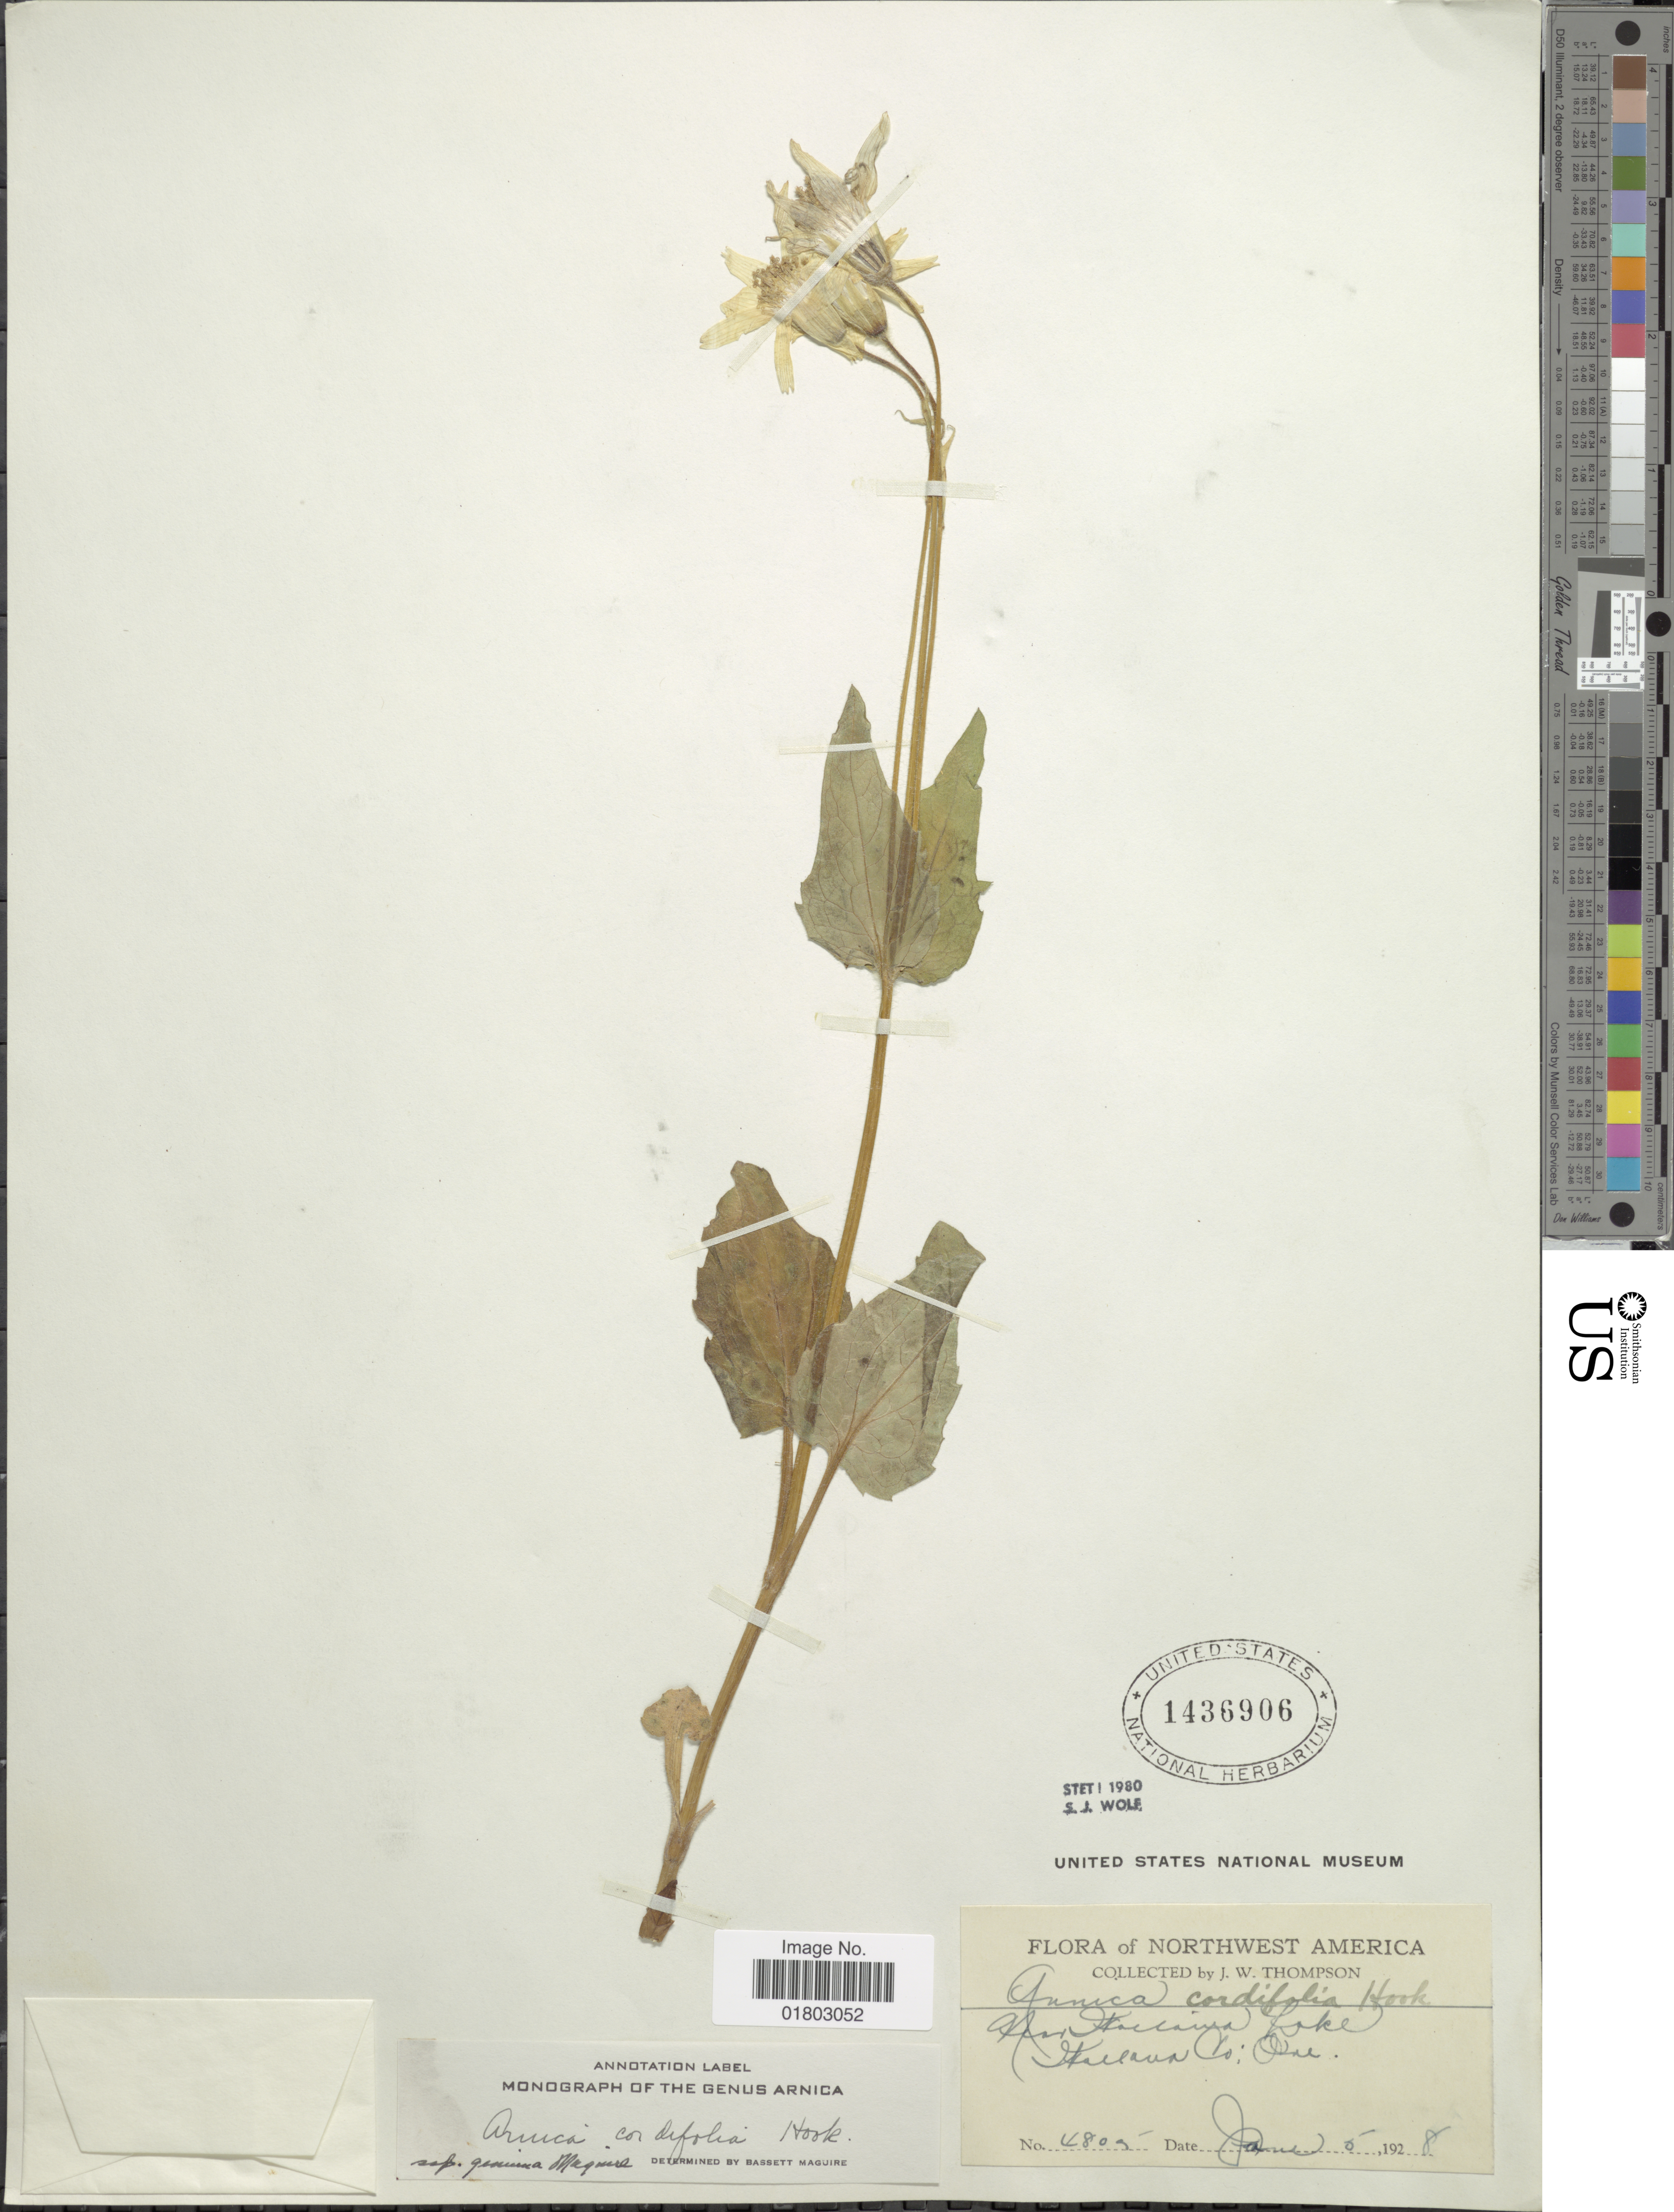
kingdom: Plantae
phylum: Tracheophyta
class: Magnoliopsida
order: Asterales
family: Asteraceae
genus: Arnica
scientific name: Arnica cordifolia subsp. genuina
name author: Maguire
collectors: J. W. Thompson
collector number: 4805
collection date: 1928-06-05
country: United States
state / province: Oregon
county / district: Wallowa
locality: Near Wallowa Lake, Wallowa Co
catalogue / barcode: US 1436906